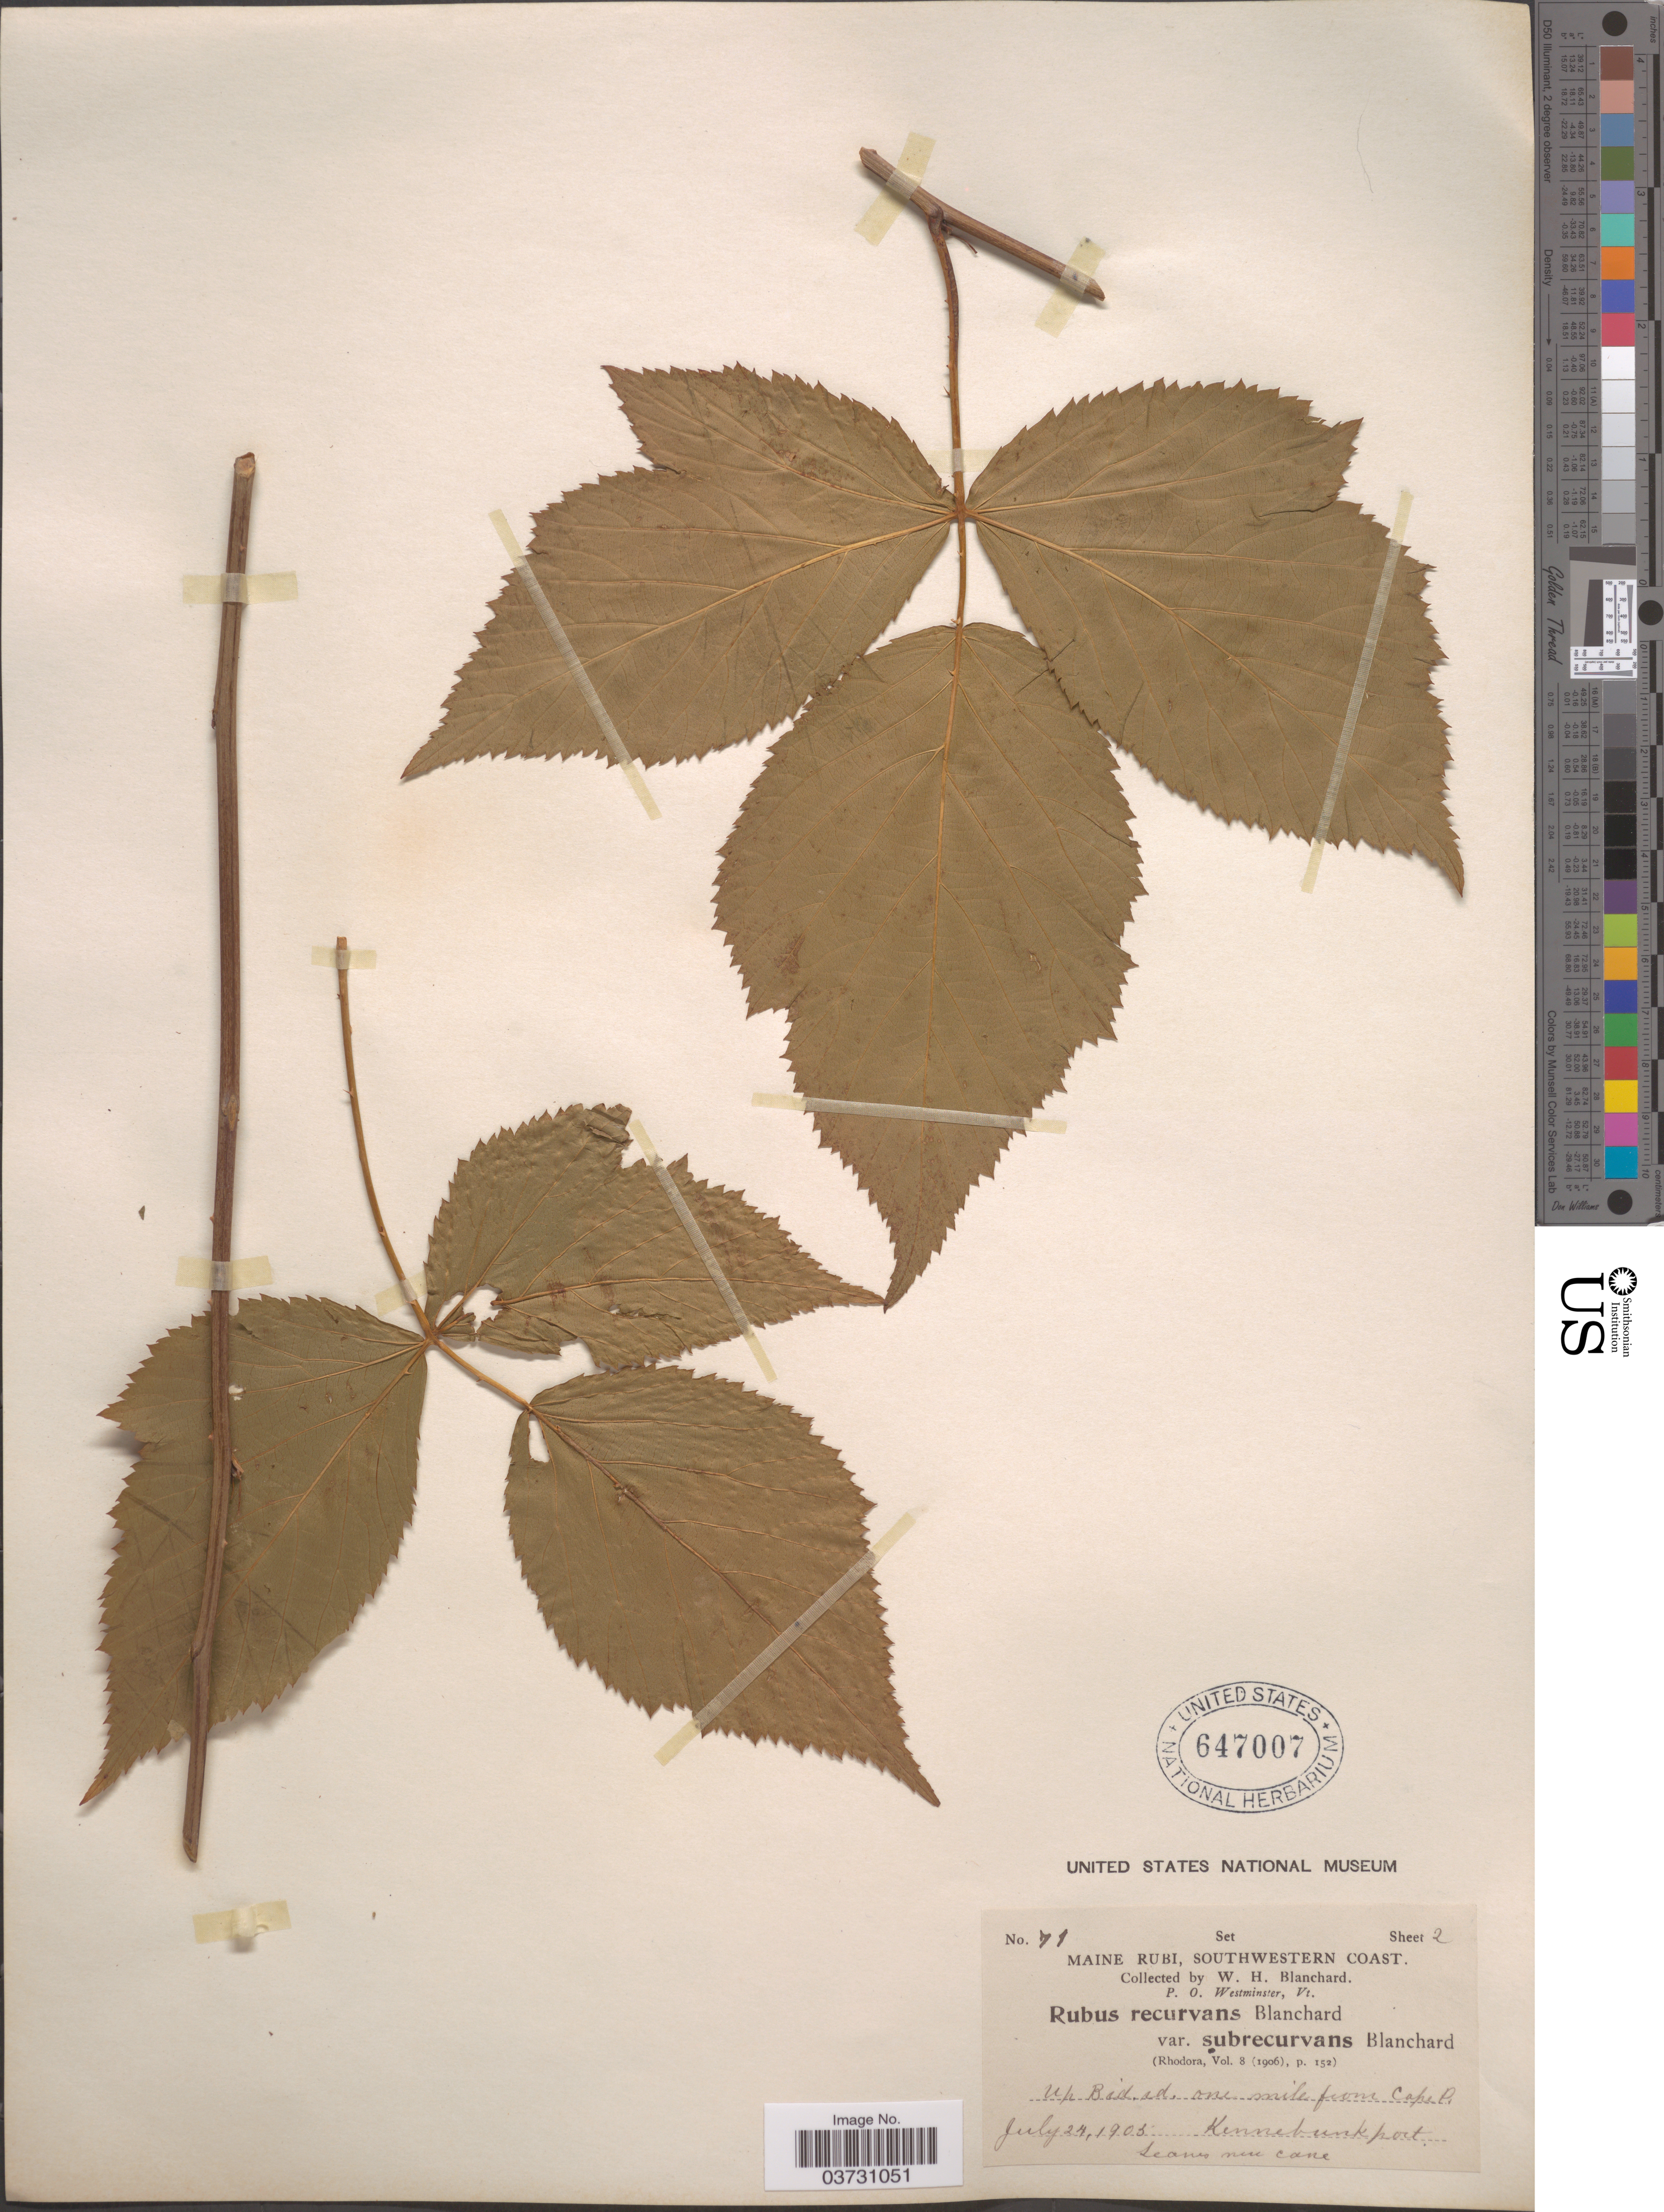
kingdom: Plantae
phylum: Tracheophyta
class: Magnoliopsida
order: Rosales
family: Rosaceae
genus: Rubus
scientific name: Rubus recurvans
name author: Blanch.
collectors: W. H. Blanchard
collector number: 71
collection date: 1905-07-24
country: United States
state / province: Maine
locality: Southwestern Coast. Up Bid. rd. one mile from Cape P. Kennebunkport.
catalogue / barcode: US 647007